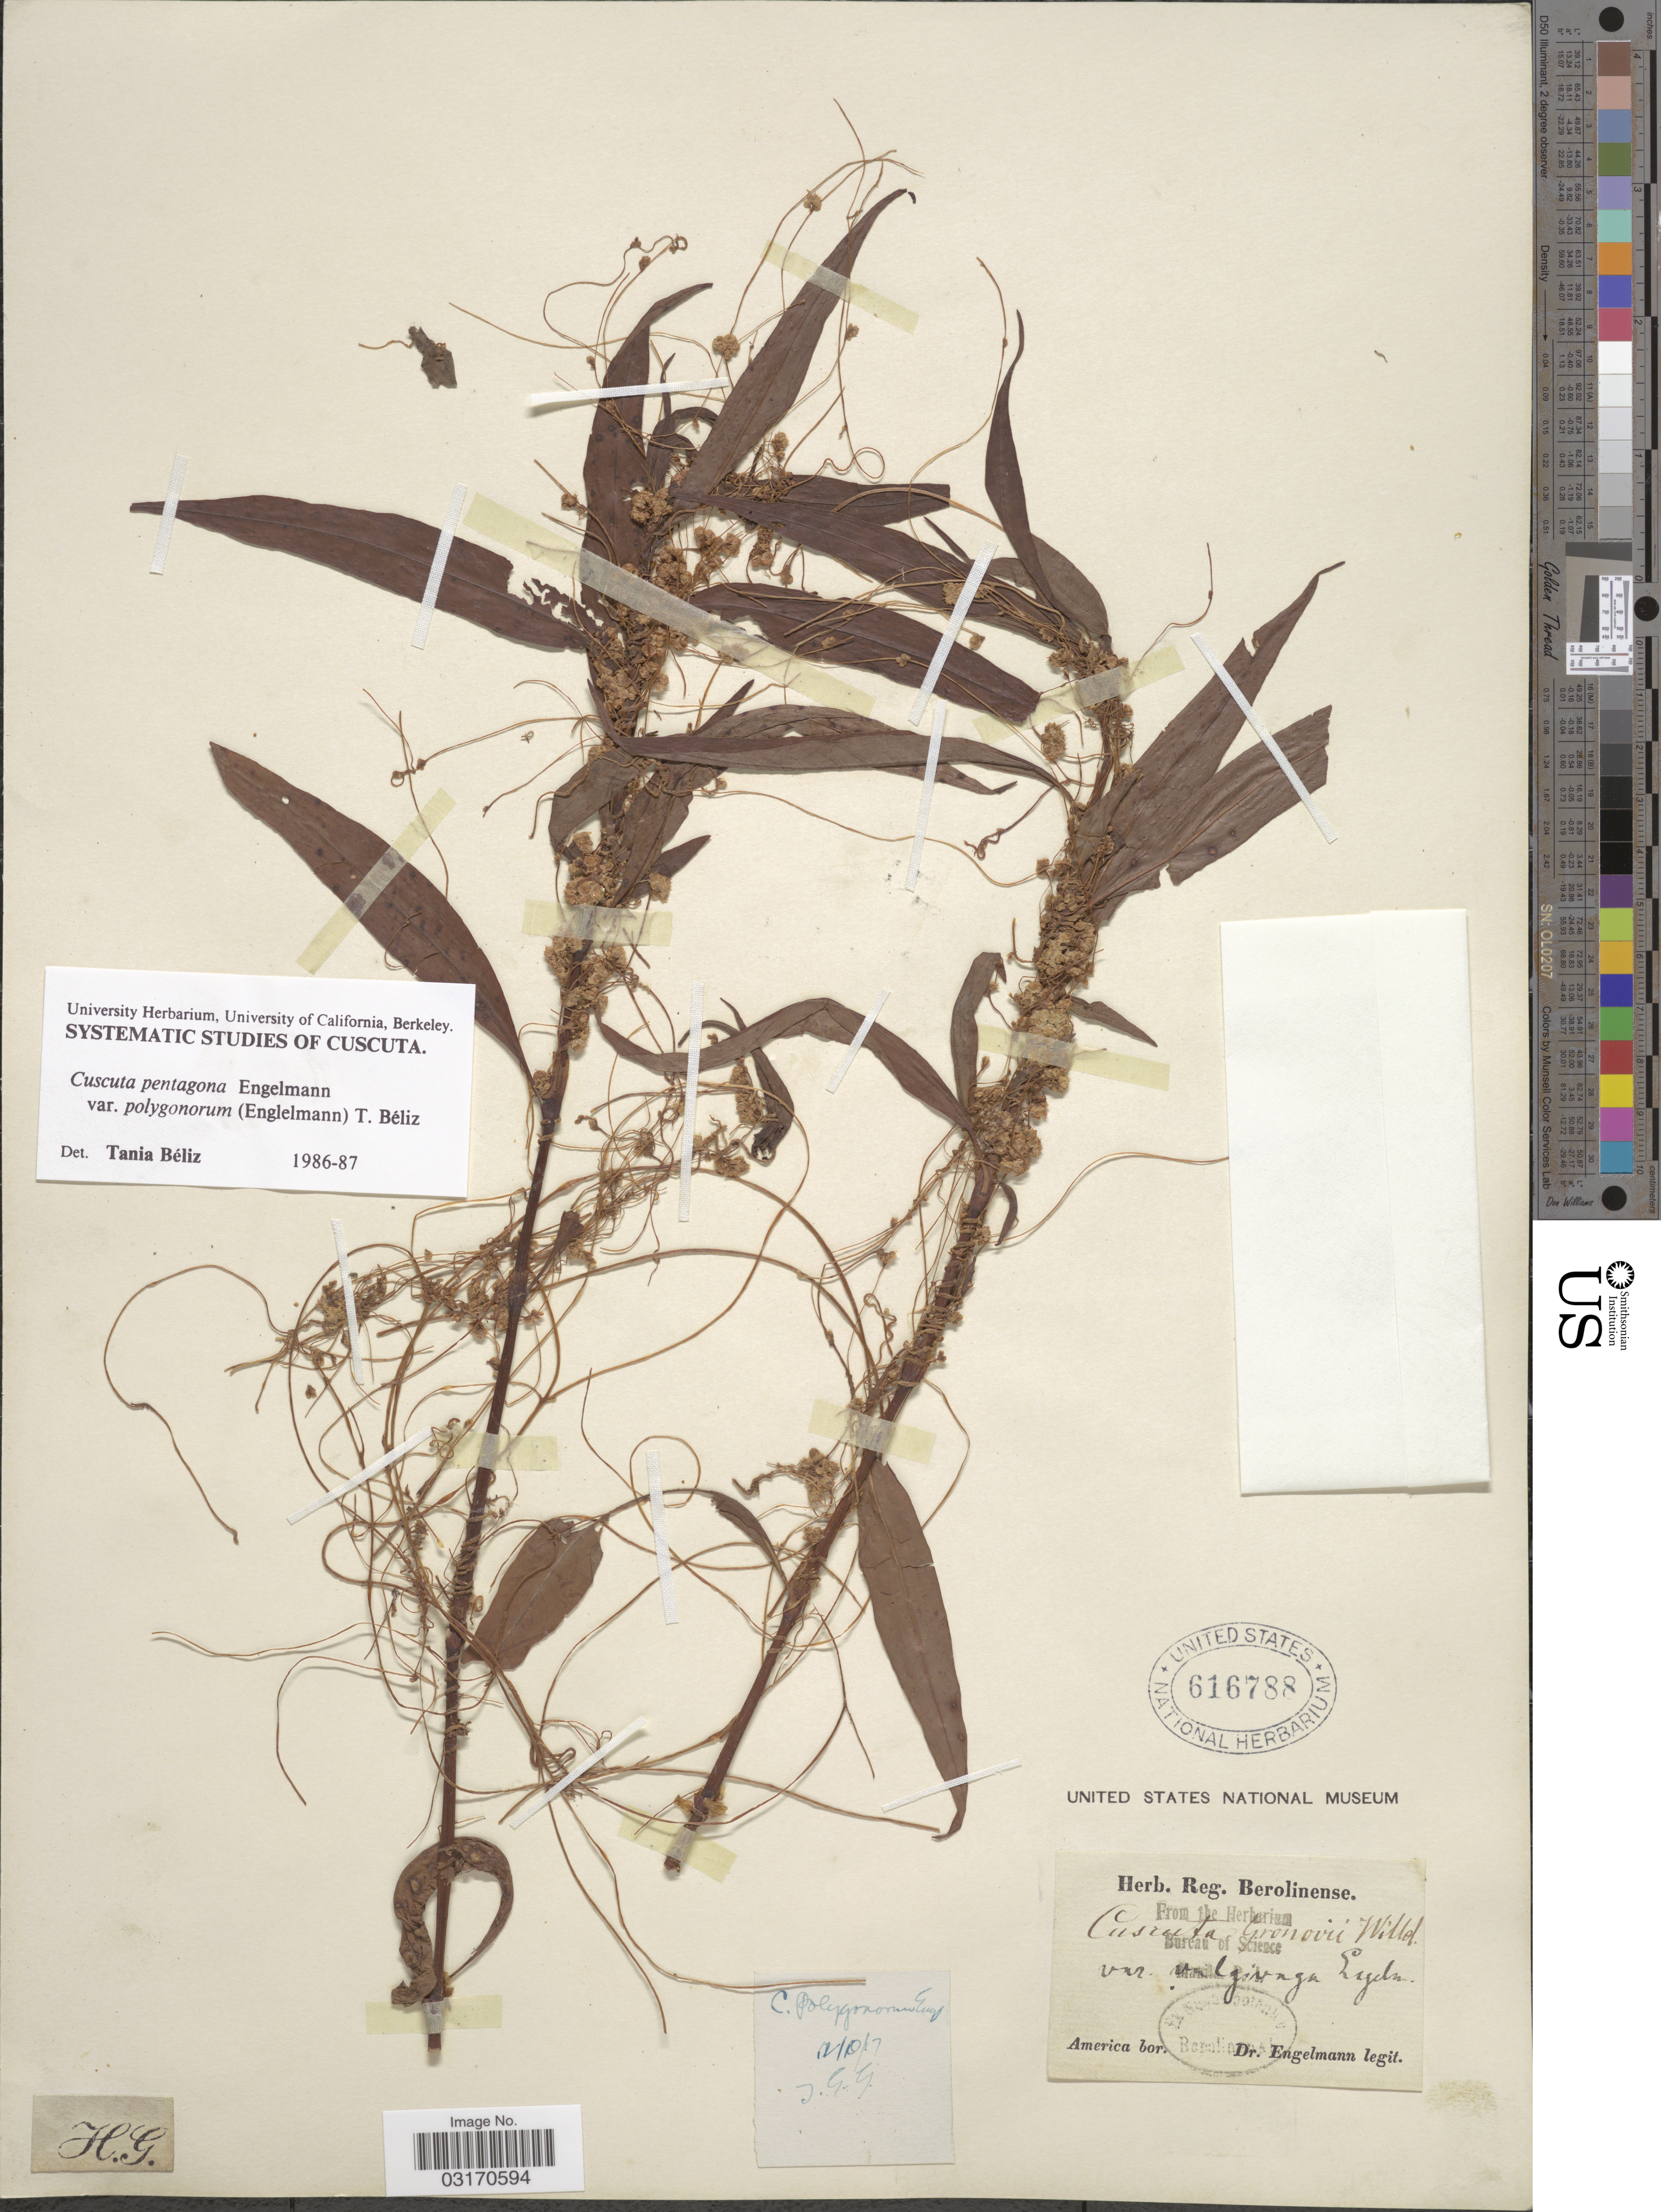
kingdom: Plantae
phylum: Tracheophyta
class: Magnoliopsida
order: Solanales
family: Convolvulaceae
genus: Cuscuta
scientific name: Cuscuta pentagona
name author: Engelm.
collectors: -- Engelmann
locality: America bor.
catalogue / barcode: US 616788